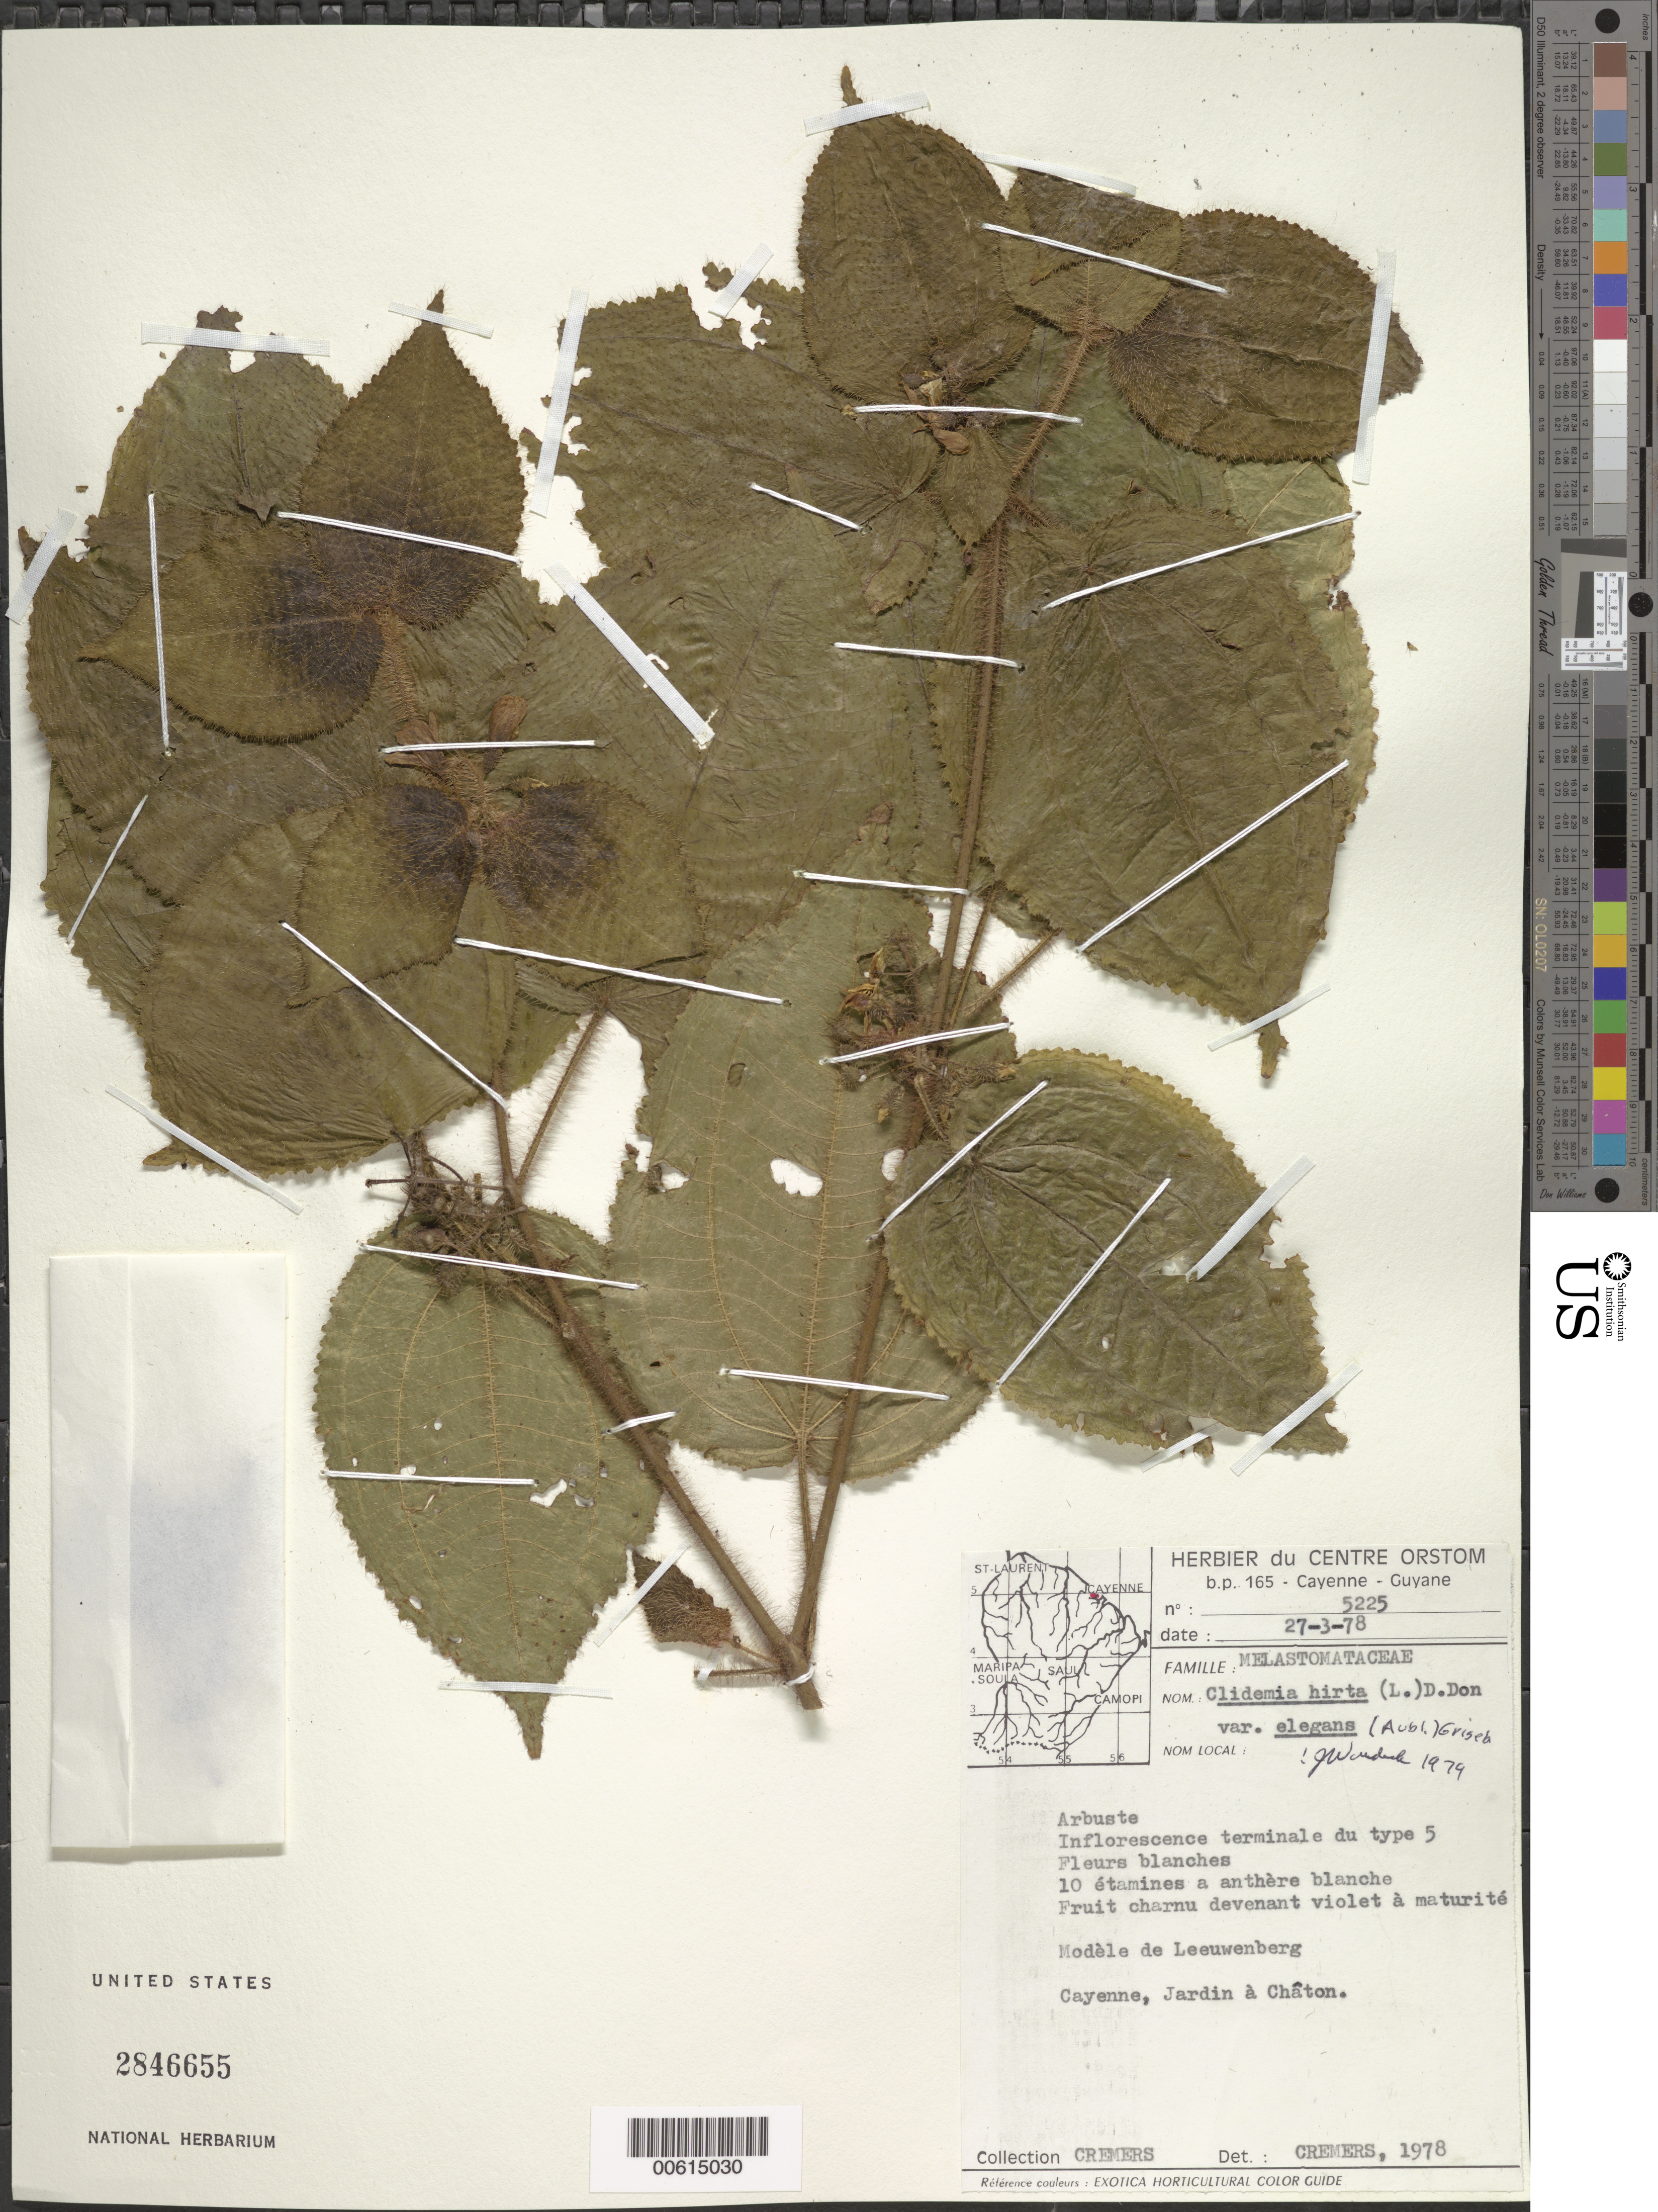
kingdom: Plantae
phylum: Tracheophyta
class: Magnoliopsida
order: Myrtales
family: Melastomataceae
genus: Clidemia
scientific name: Clidemia hirta var. elegans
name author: (Aubl.) Griseb.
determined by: Wurdack, John J., (US), US (UNITED STATES)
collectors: G. Cremers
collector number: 5225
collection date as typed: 27-Mar-78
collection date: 1978-03-27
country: French Guiana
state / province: Cayenne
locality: Cayenne, Jardin de Châton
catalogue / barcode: US 2846655